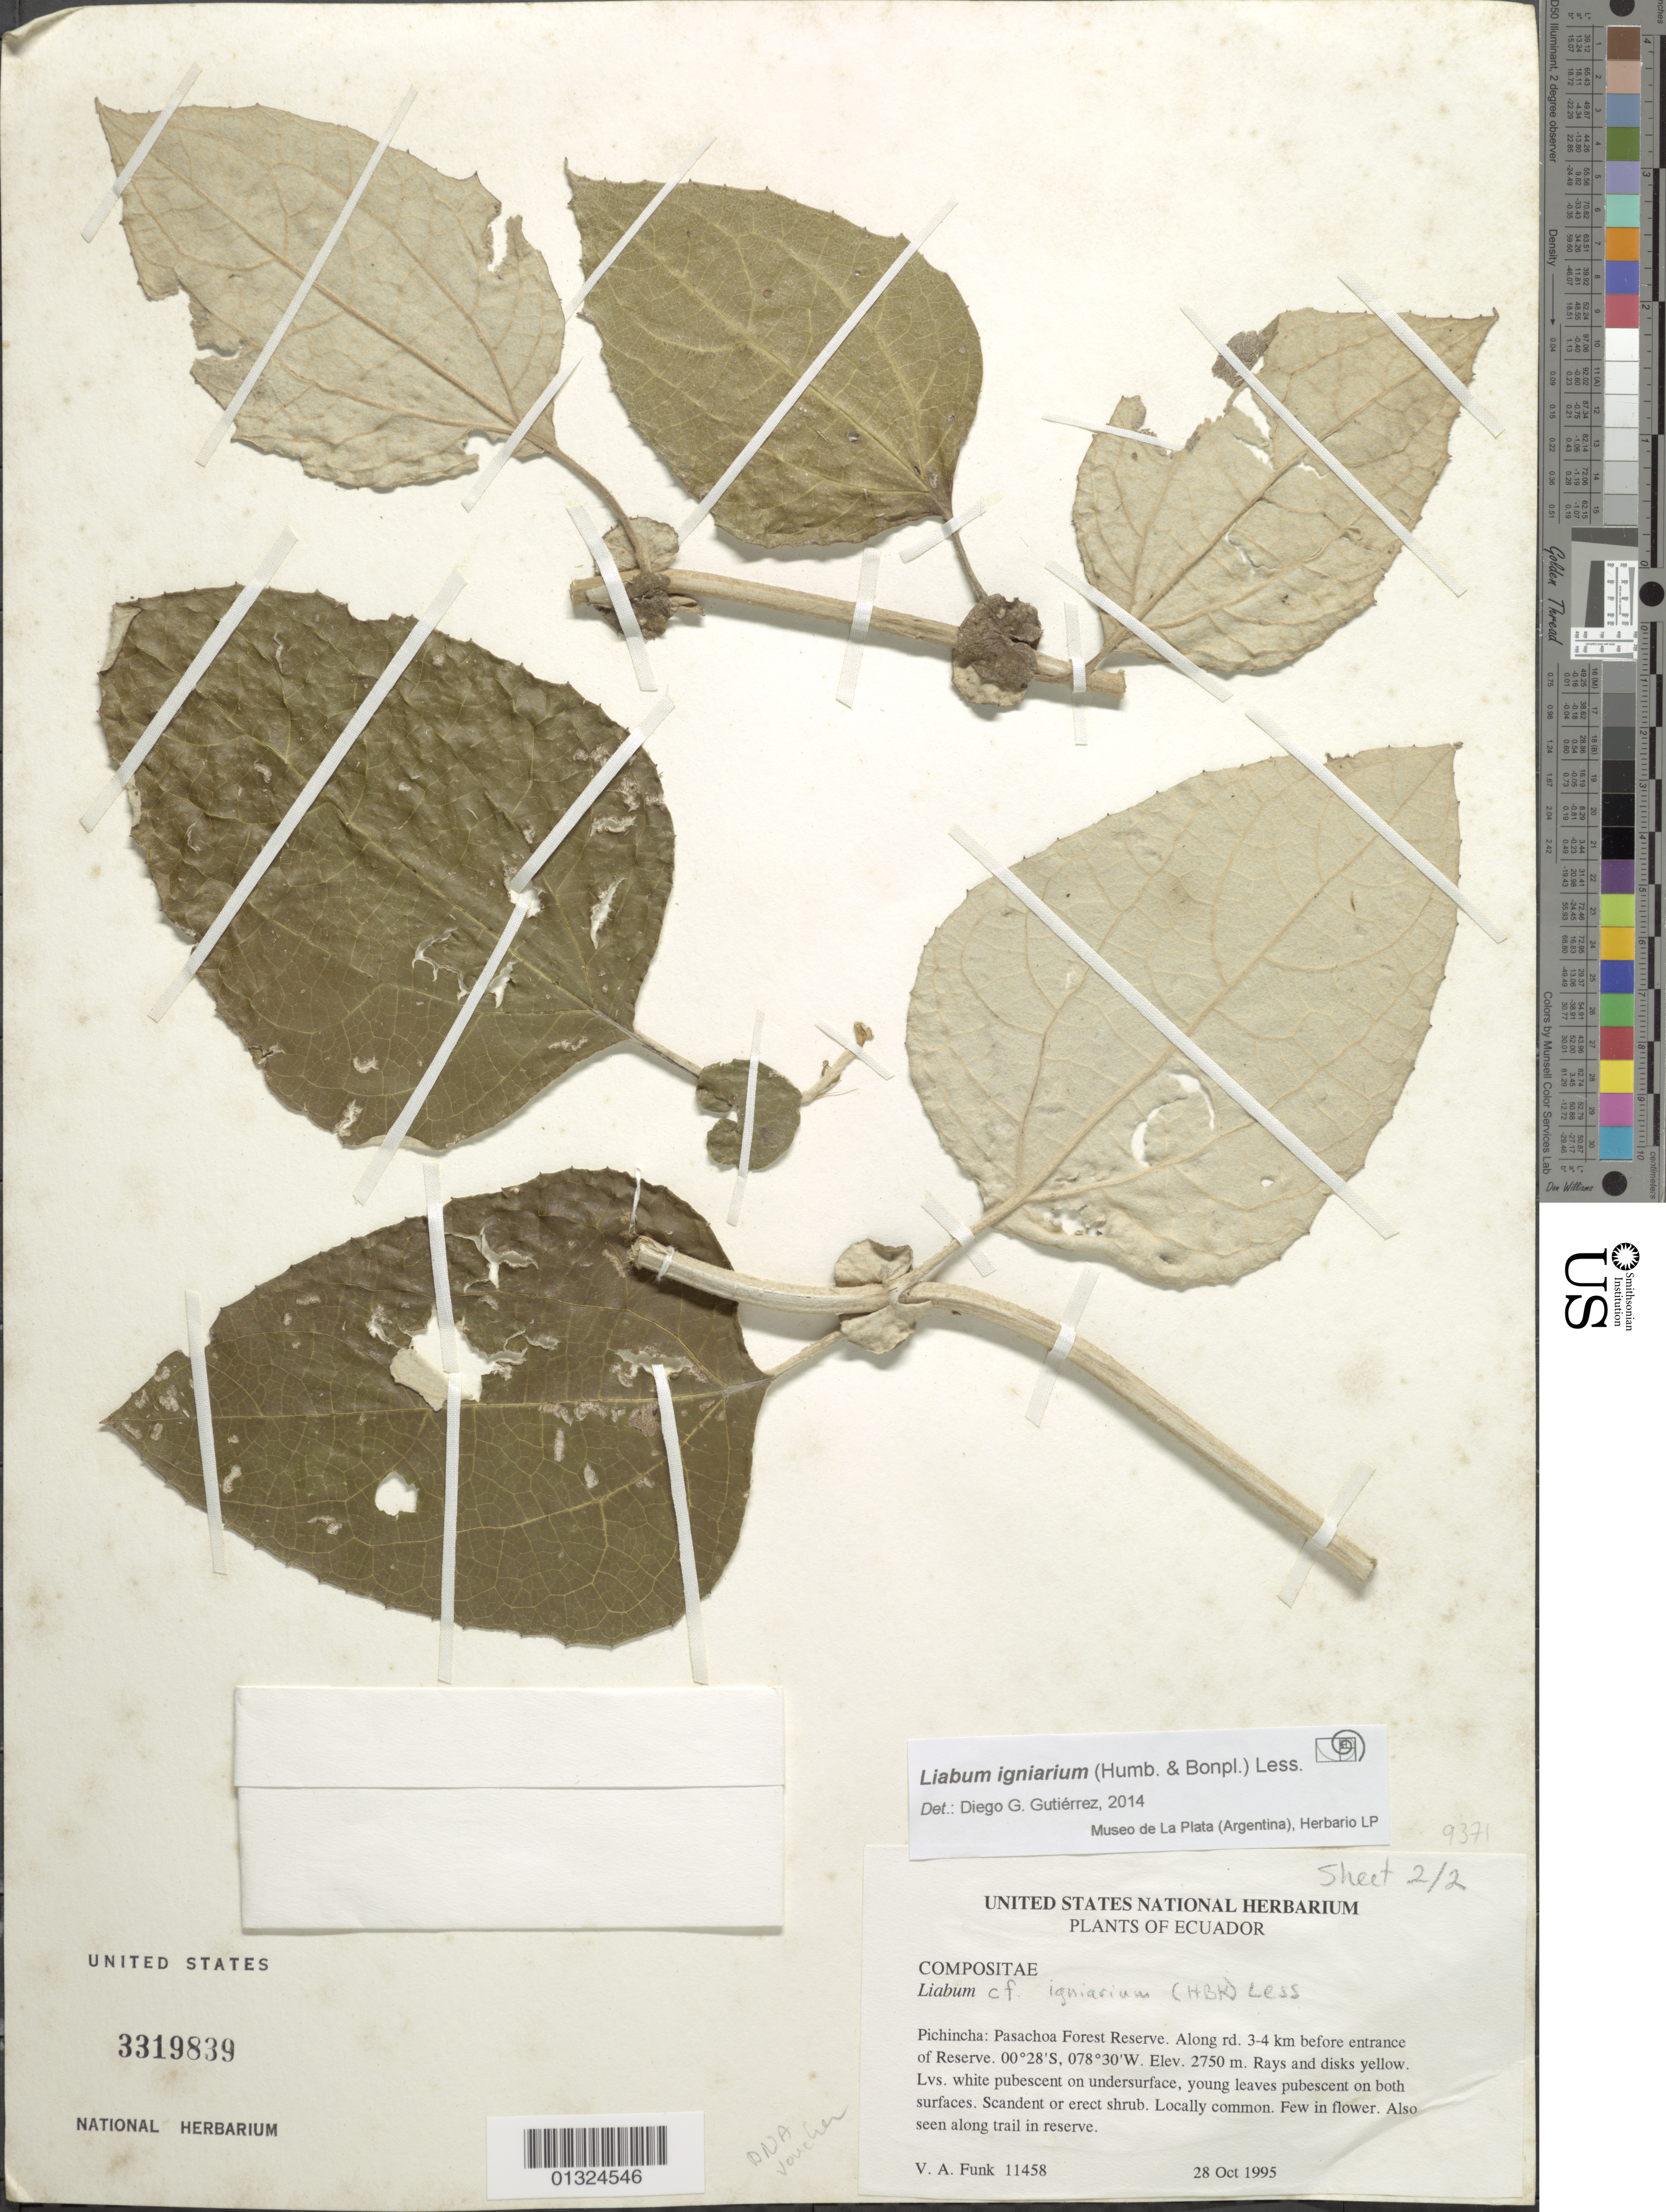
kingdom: Plantae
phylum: Tracheophyta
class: Magnoliopsida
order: Asterales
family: Asteraceae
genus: Liabum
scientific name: Liabum igniarium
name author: Less.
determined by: Gutierrez, D. G.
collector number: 11458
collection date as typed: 28 October 1995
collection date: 1995-10-28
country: Ecuador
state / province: Pichincha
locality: Pasachoa Forest Reserve. along road 3-4 km before entrance of Reserve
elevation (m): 2900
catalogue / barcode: US 3319839